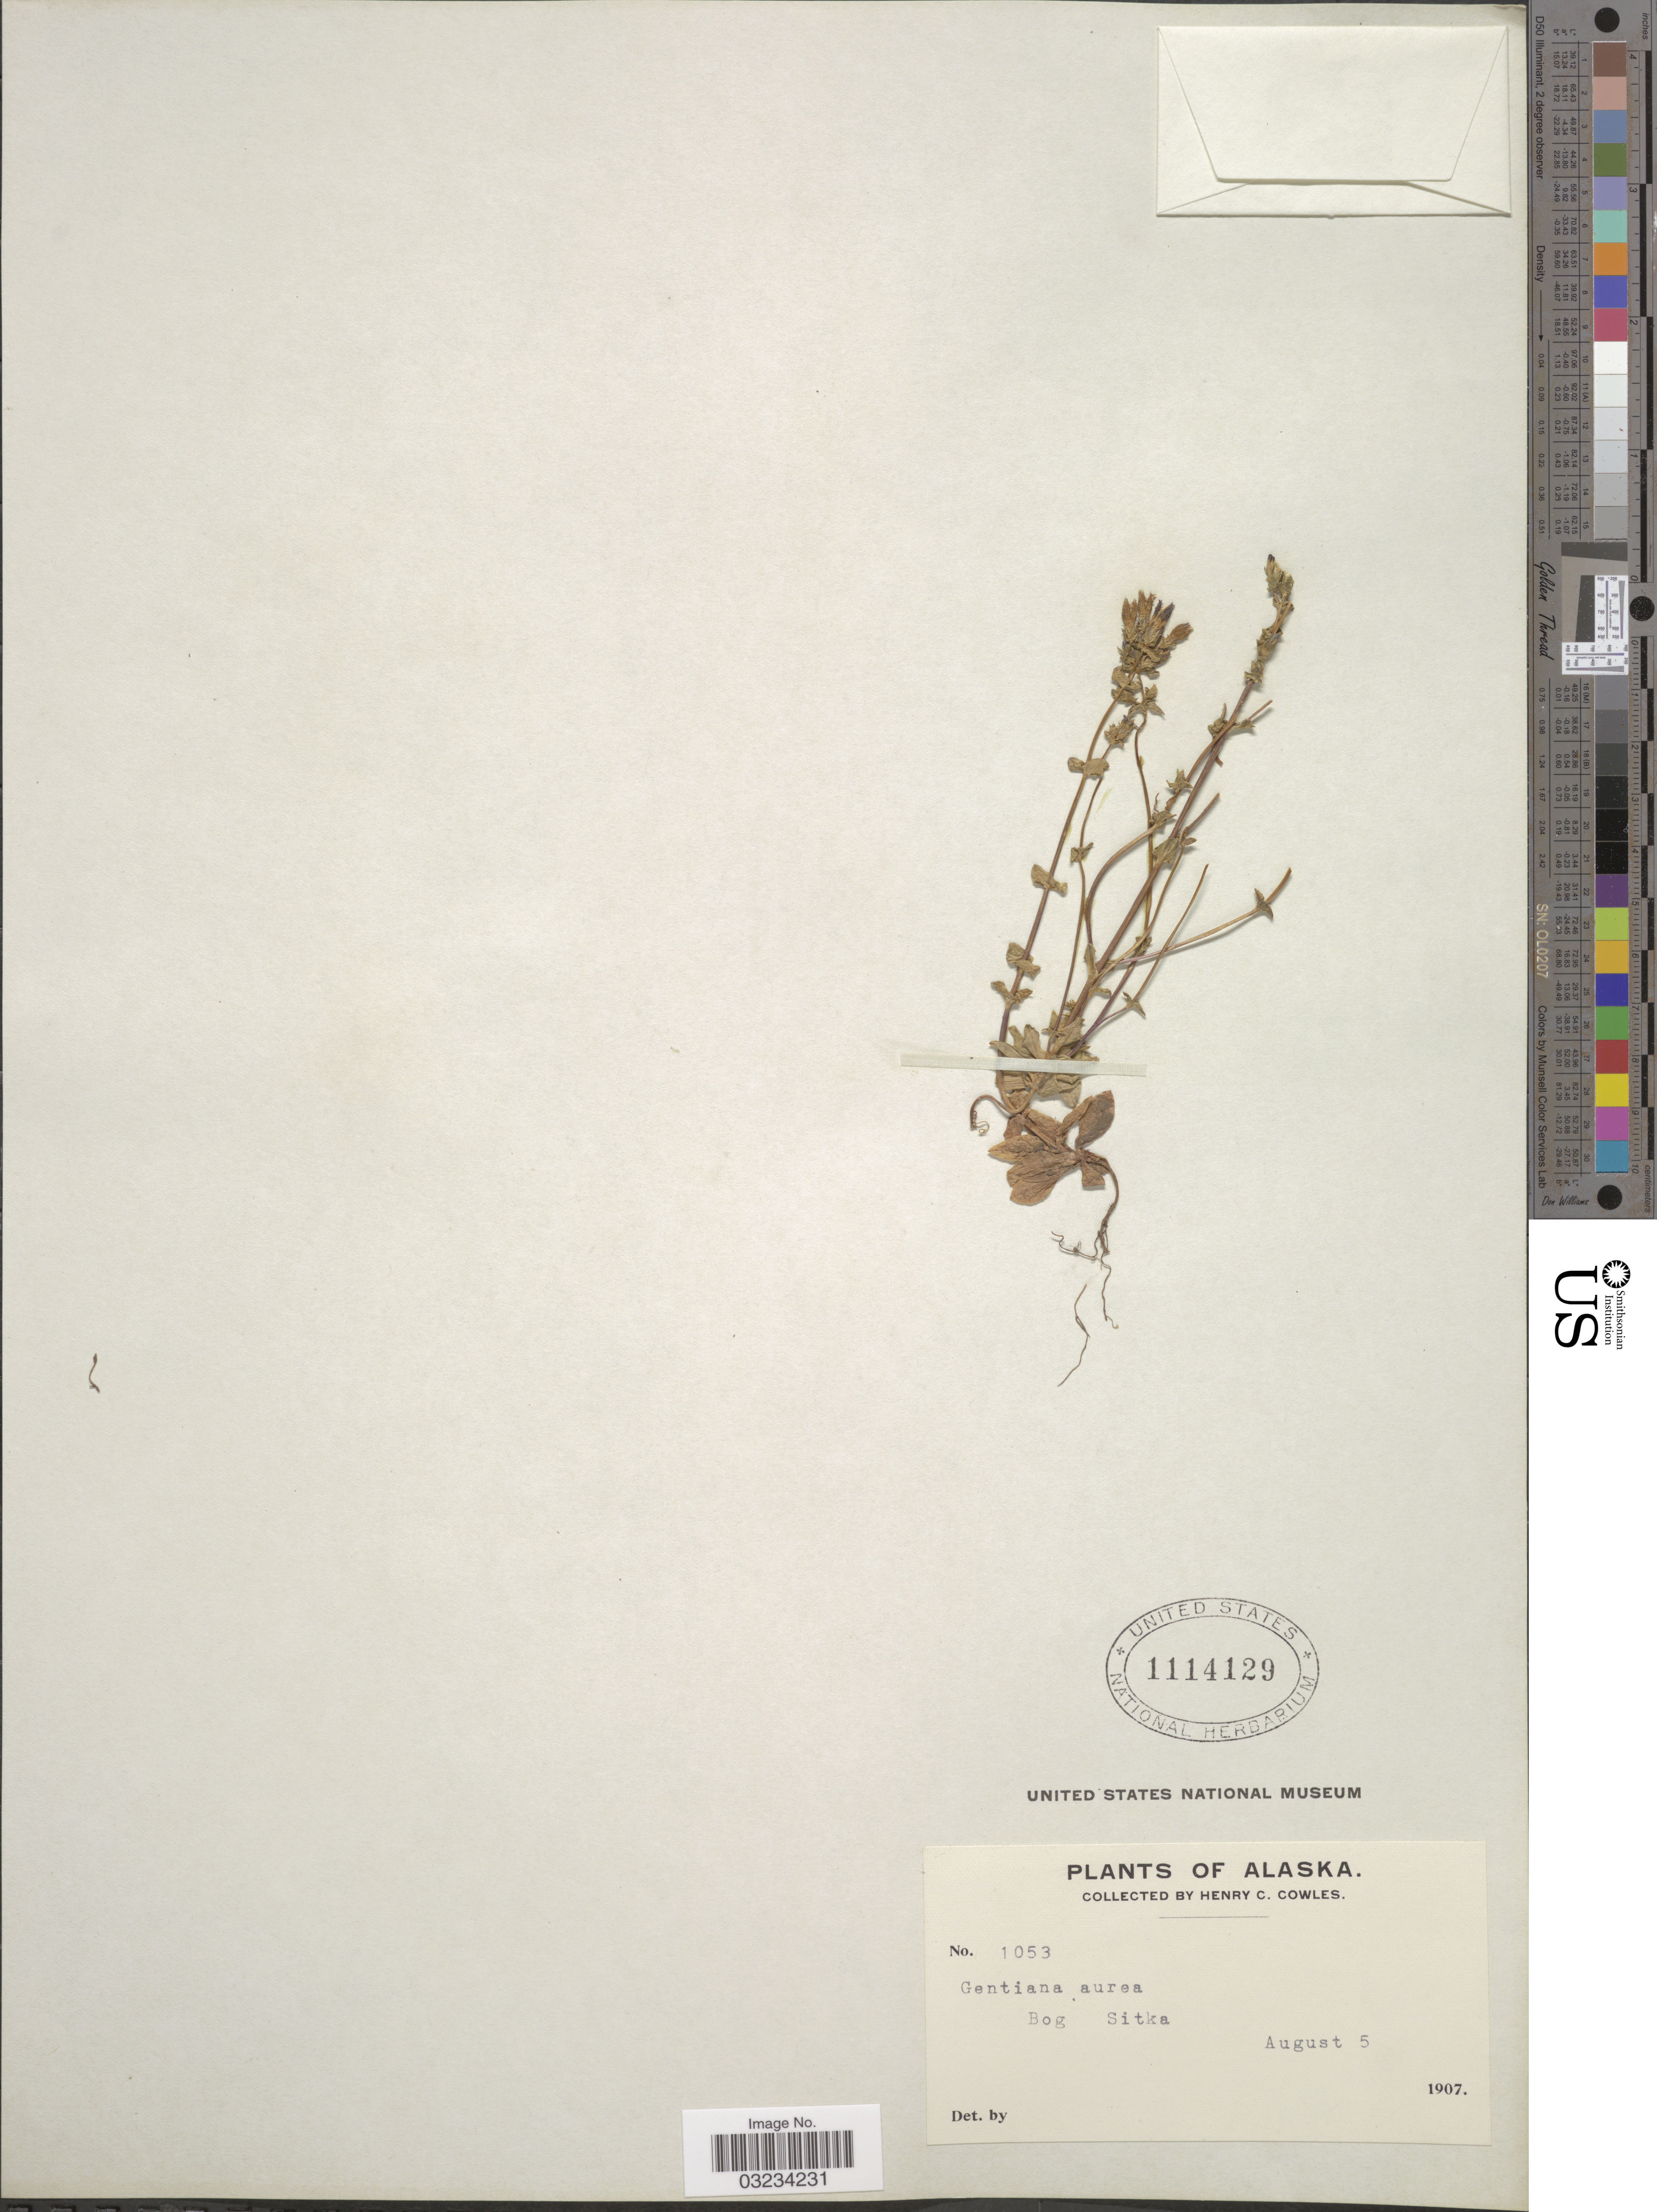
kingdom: Plantae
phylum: Tracheophyta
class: Magnoliopsida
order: Gentianales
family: Gentianaceae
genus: Gentiana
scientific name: Gentiana douglasiana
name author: Bong.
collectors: H. Cowles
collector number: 1053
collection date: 1907-08-05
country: United States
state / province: Alaska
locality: Sitka.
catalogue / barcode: US 1114129